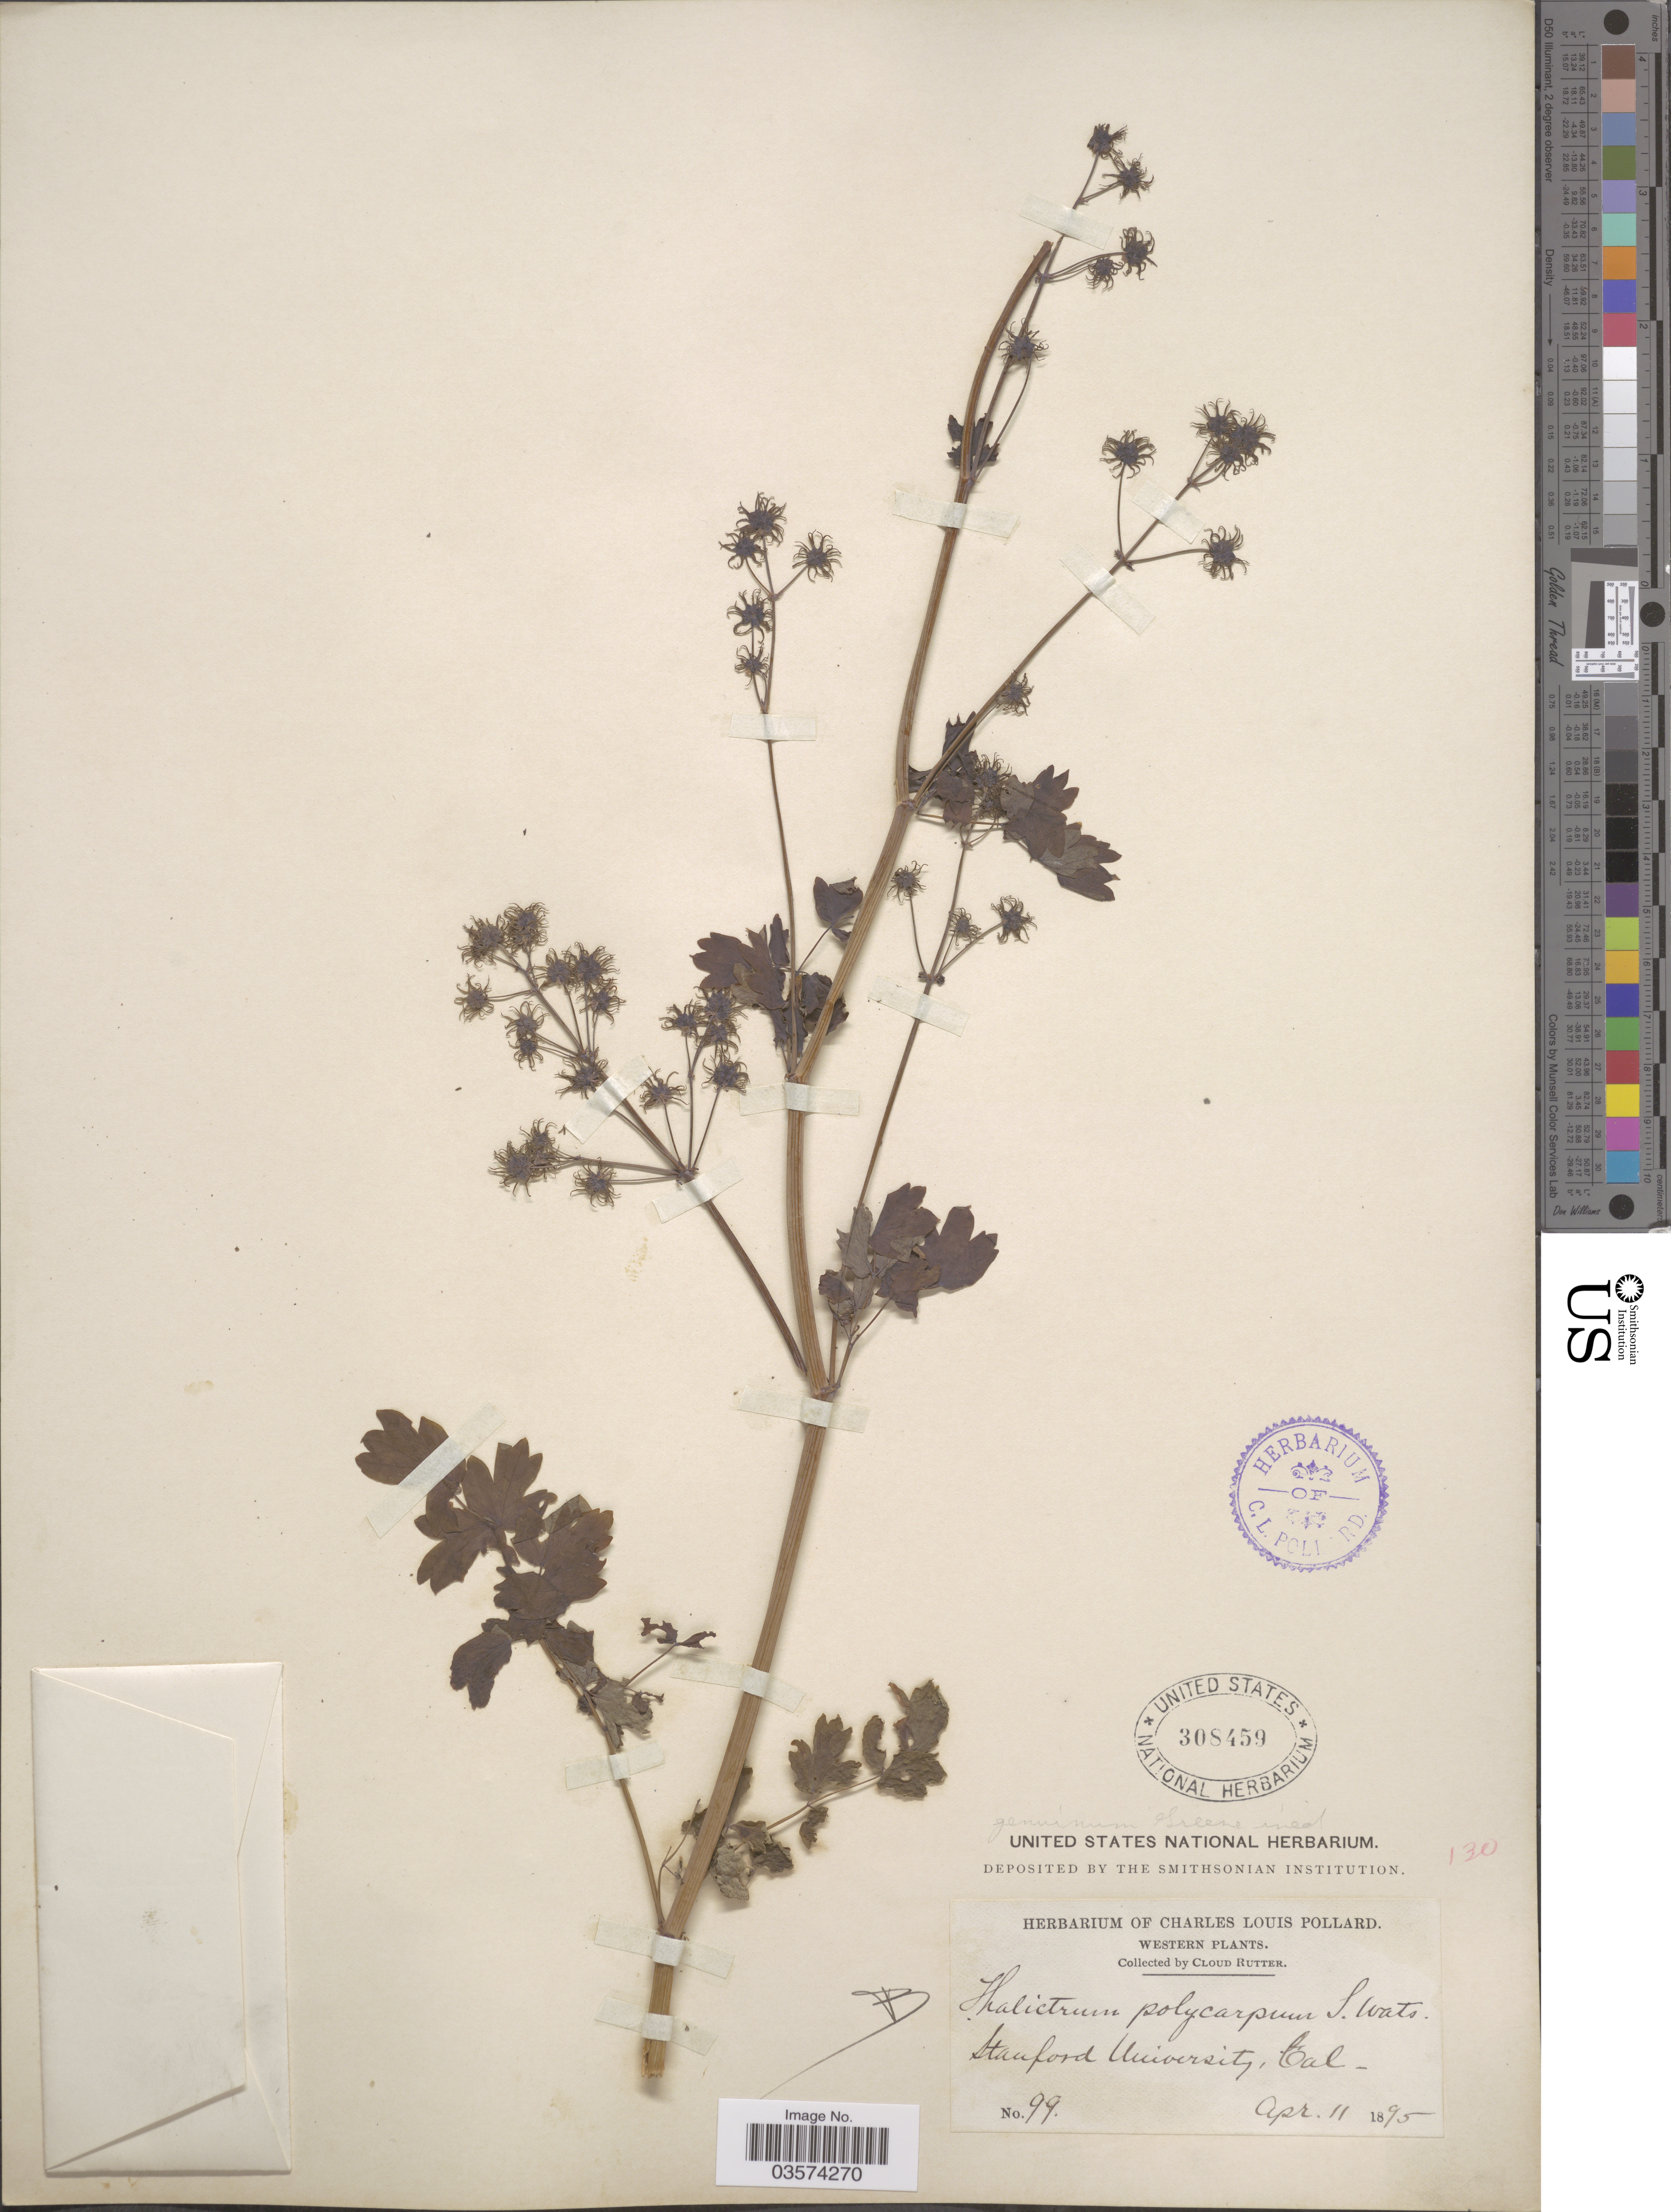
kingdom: Plantae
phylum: Tracheophyta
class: Magnoliopsida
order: Ranunculales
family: Ranunculaceae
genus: Thalictrum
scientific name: Thalictrum polycarpum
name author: (Torr.) S. Watson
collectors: C. Rutter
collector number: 99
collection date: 1895-04-11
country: United States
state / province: California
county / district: Santa Clara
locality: Western. Stanford University.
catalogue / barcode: US 308459